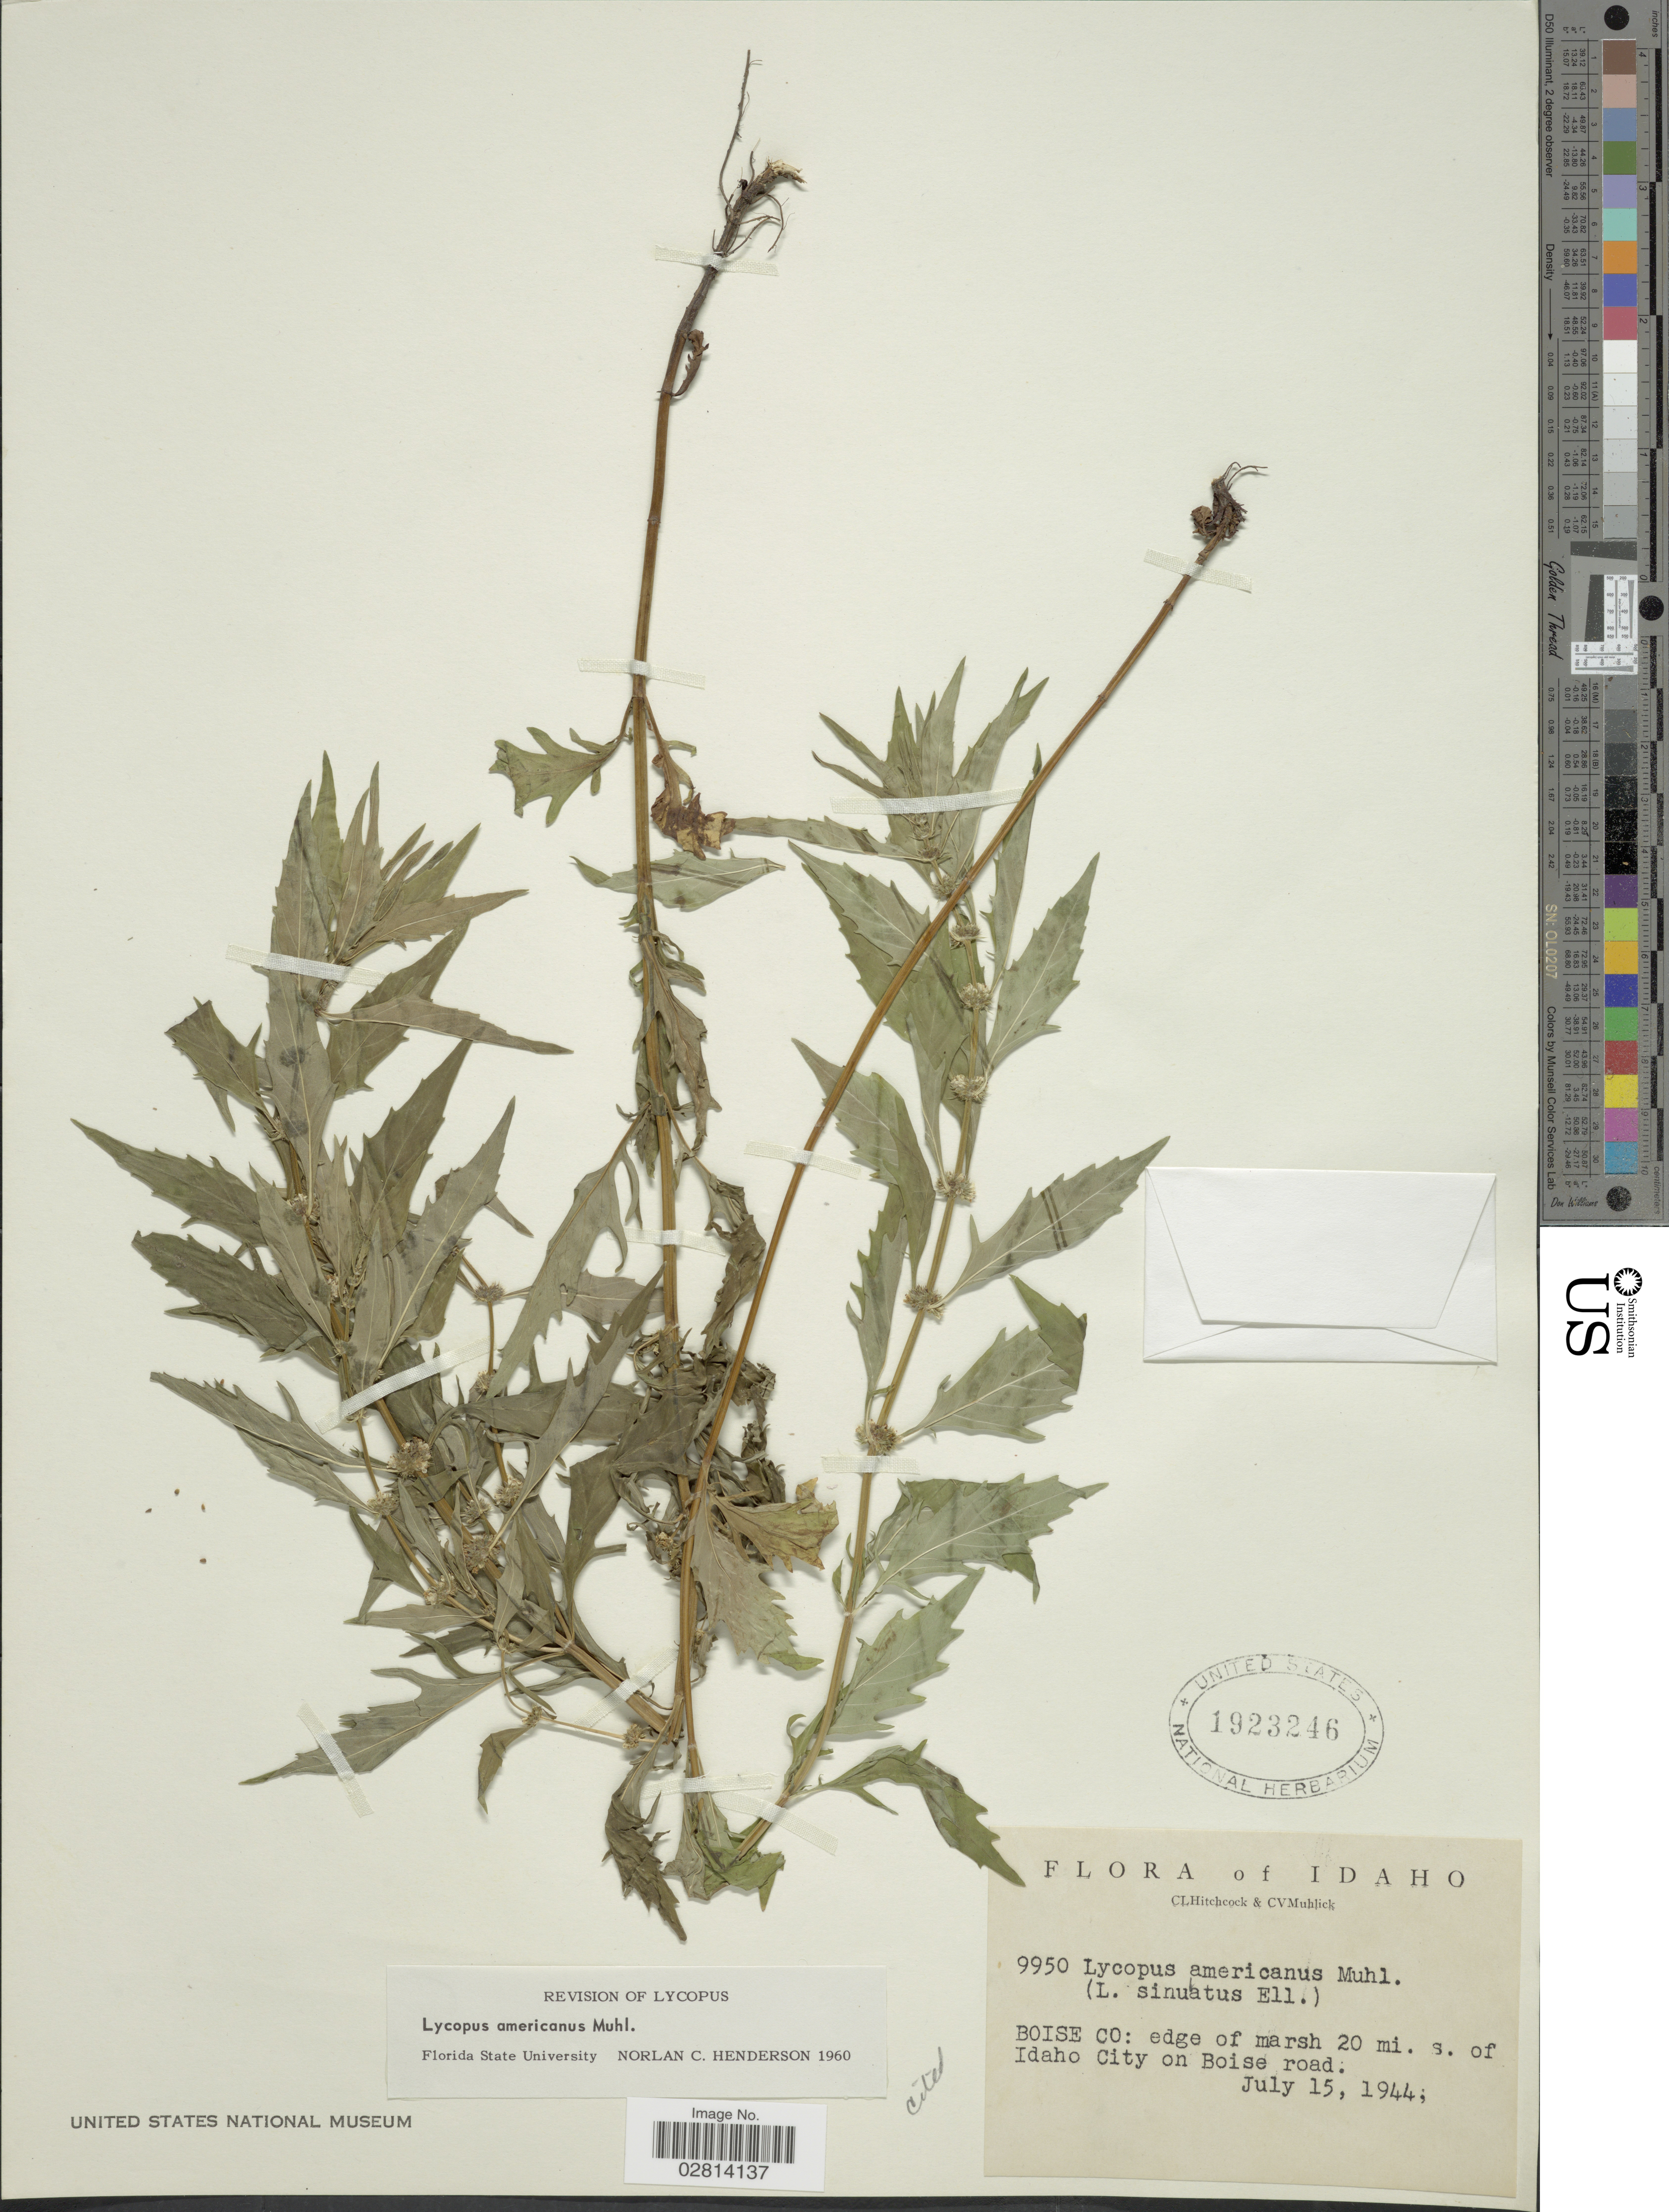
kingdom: Plantae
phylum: Tracheophyta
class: Magnoliopsida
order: Lamiales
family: Lamiaceae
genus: Lycopus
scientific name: Lycopus americanus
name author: Muhl. ex W.P.C. Barton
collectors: C. L. Hitchcock & C. V. Muhlick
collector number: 9950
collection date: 1944-07-15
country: United States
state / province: Idaho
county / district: Boise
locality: edge of marsh 20 mi. s. of Idaho City on Boise road.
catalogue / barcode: US 1923246